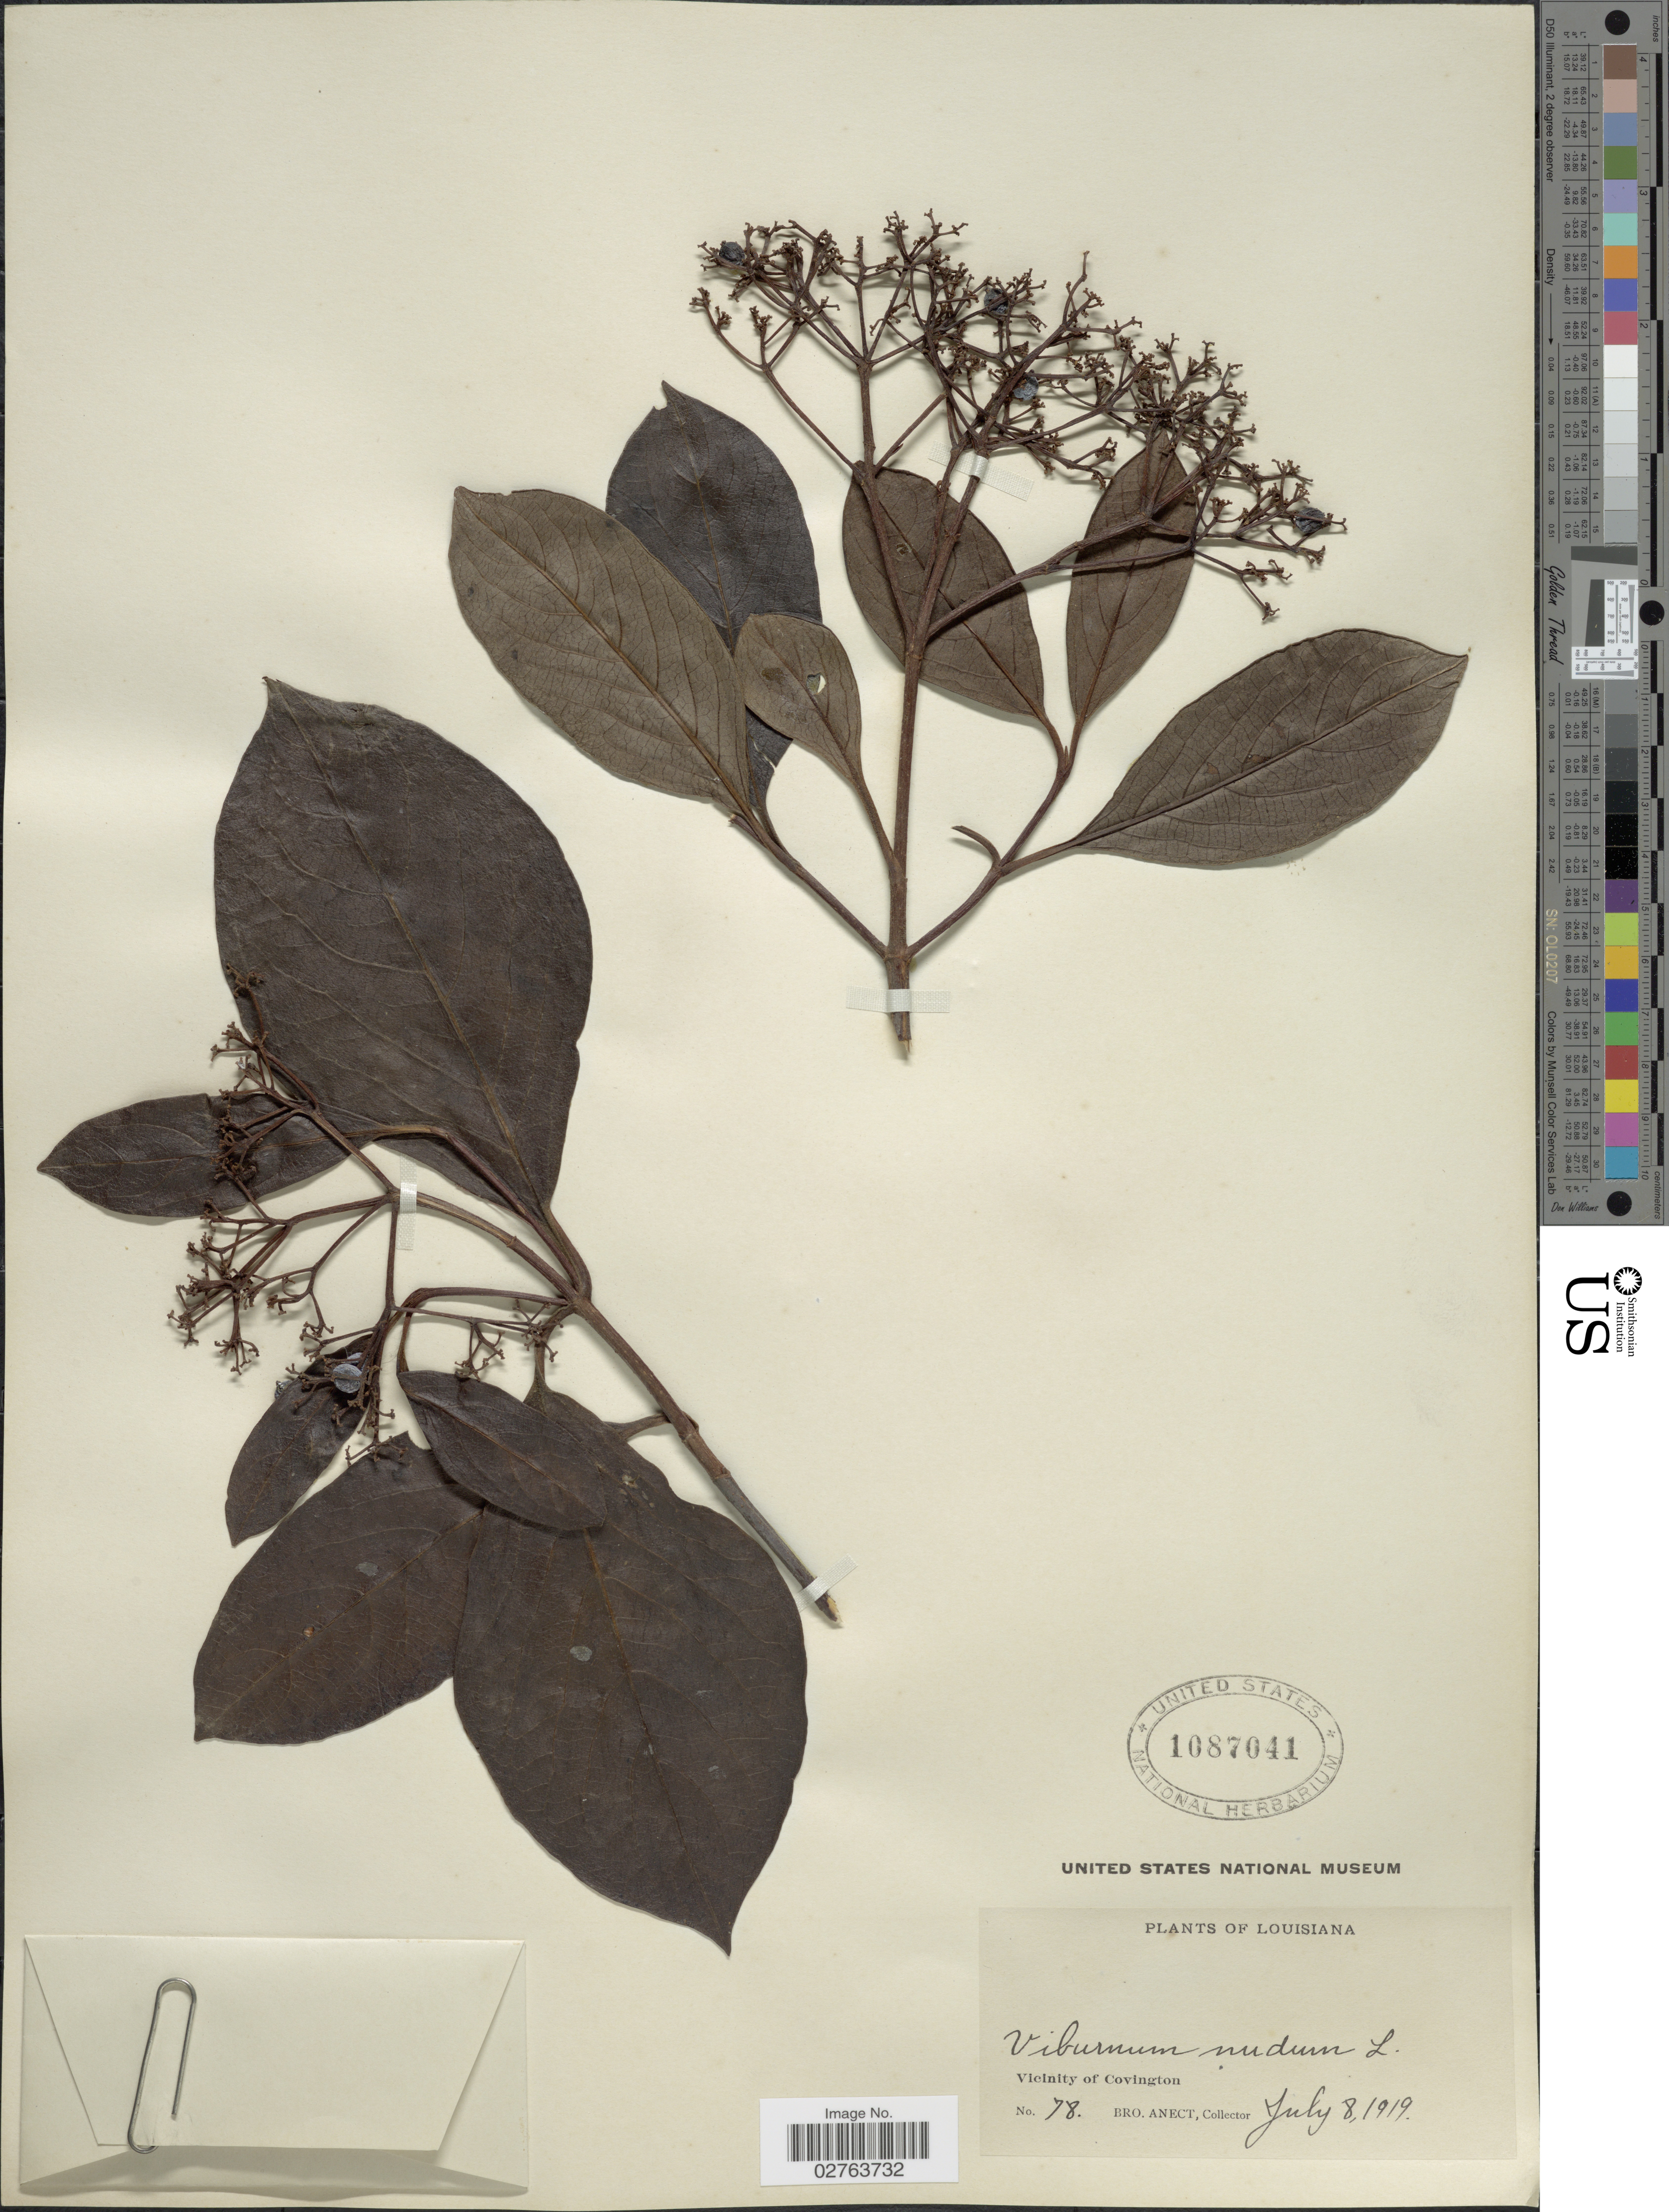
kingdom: Plantae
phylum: Tracheophyta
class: Magnoliopsida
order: Dipsacales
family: Viburnaceae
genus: Viburnum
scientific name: Viburnum nudum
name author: L.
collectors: B. Anect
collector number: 78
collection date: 1919-07-08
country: United States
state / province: Louisiana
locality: Vicinity of Covington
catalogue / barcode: US 1087041